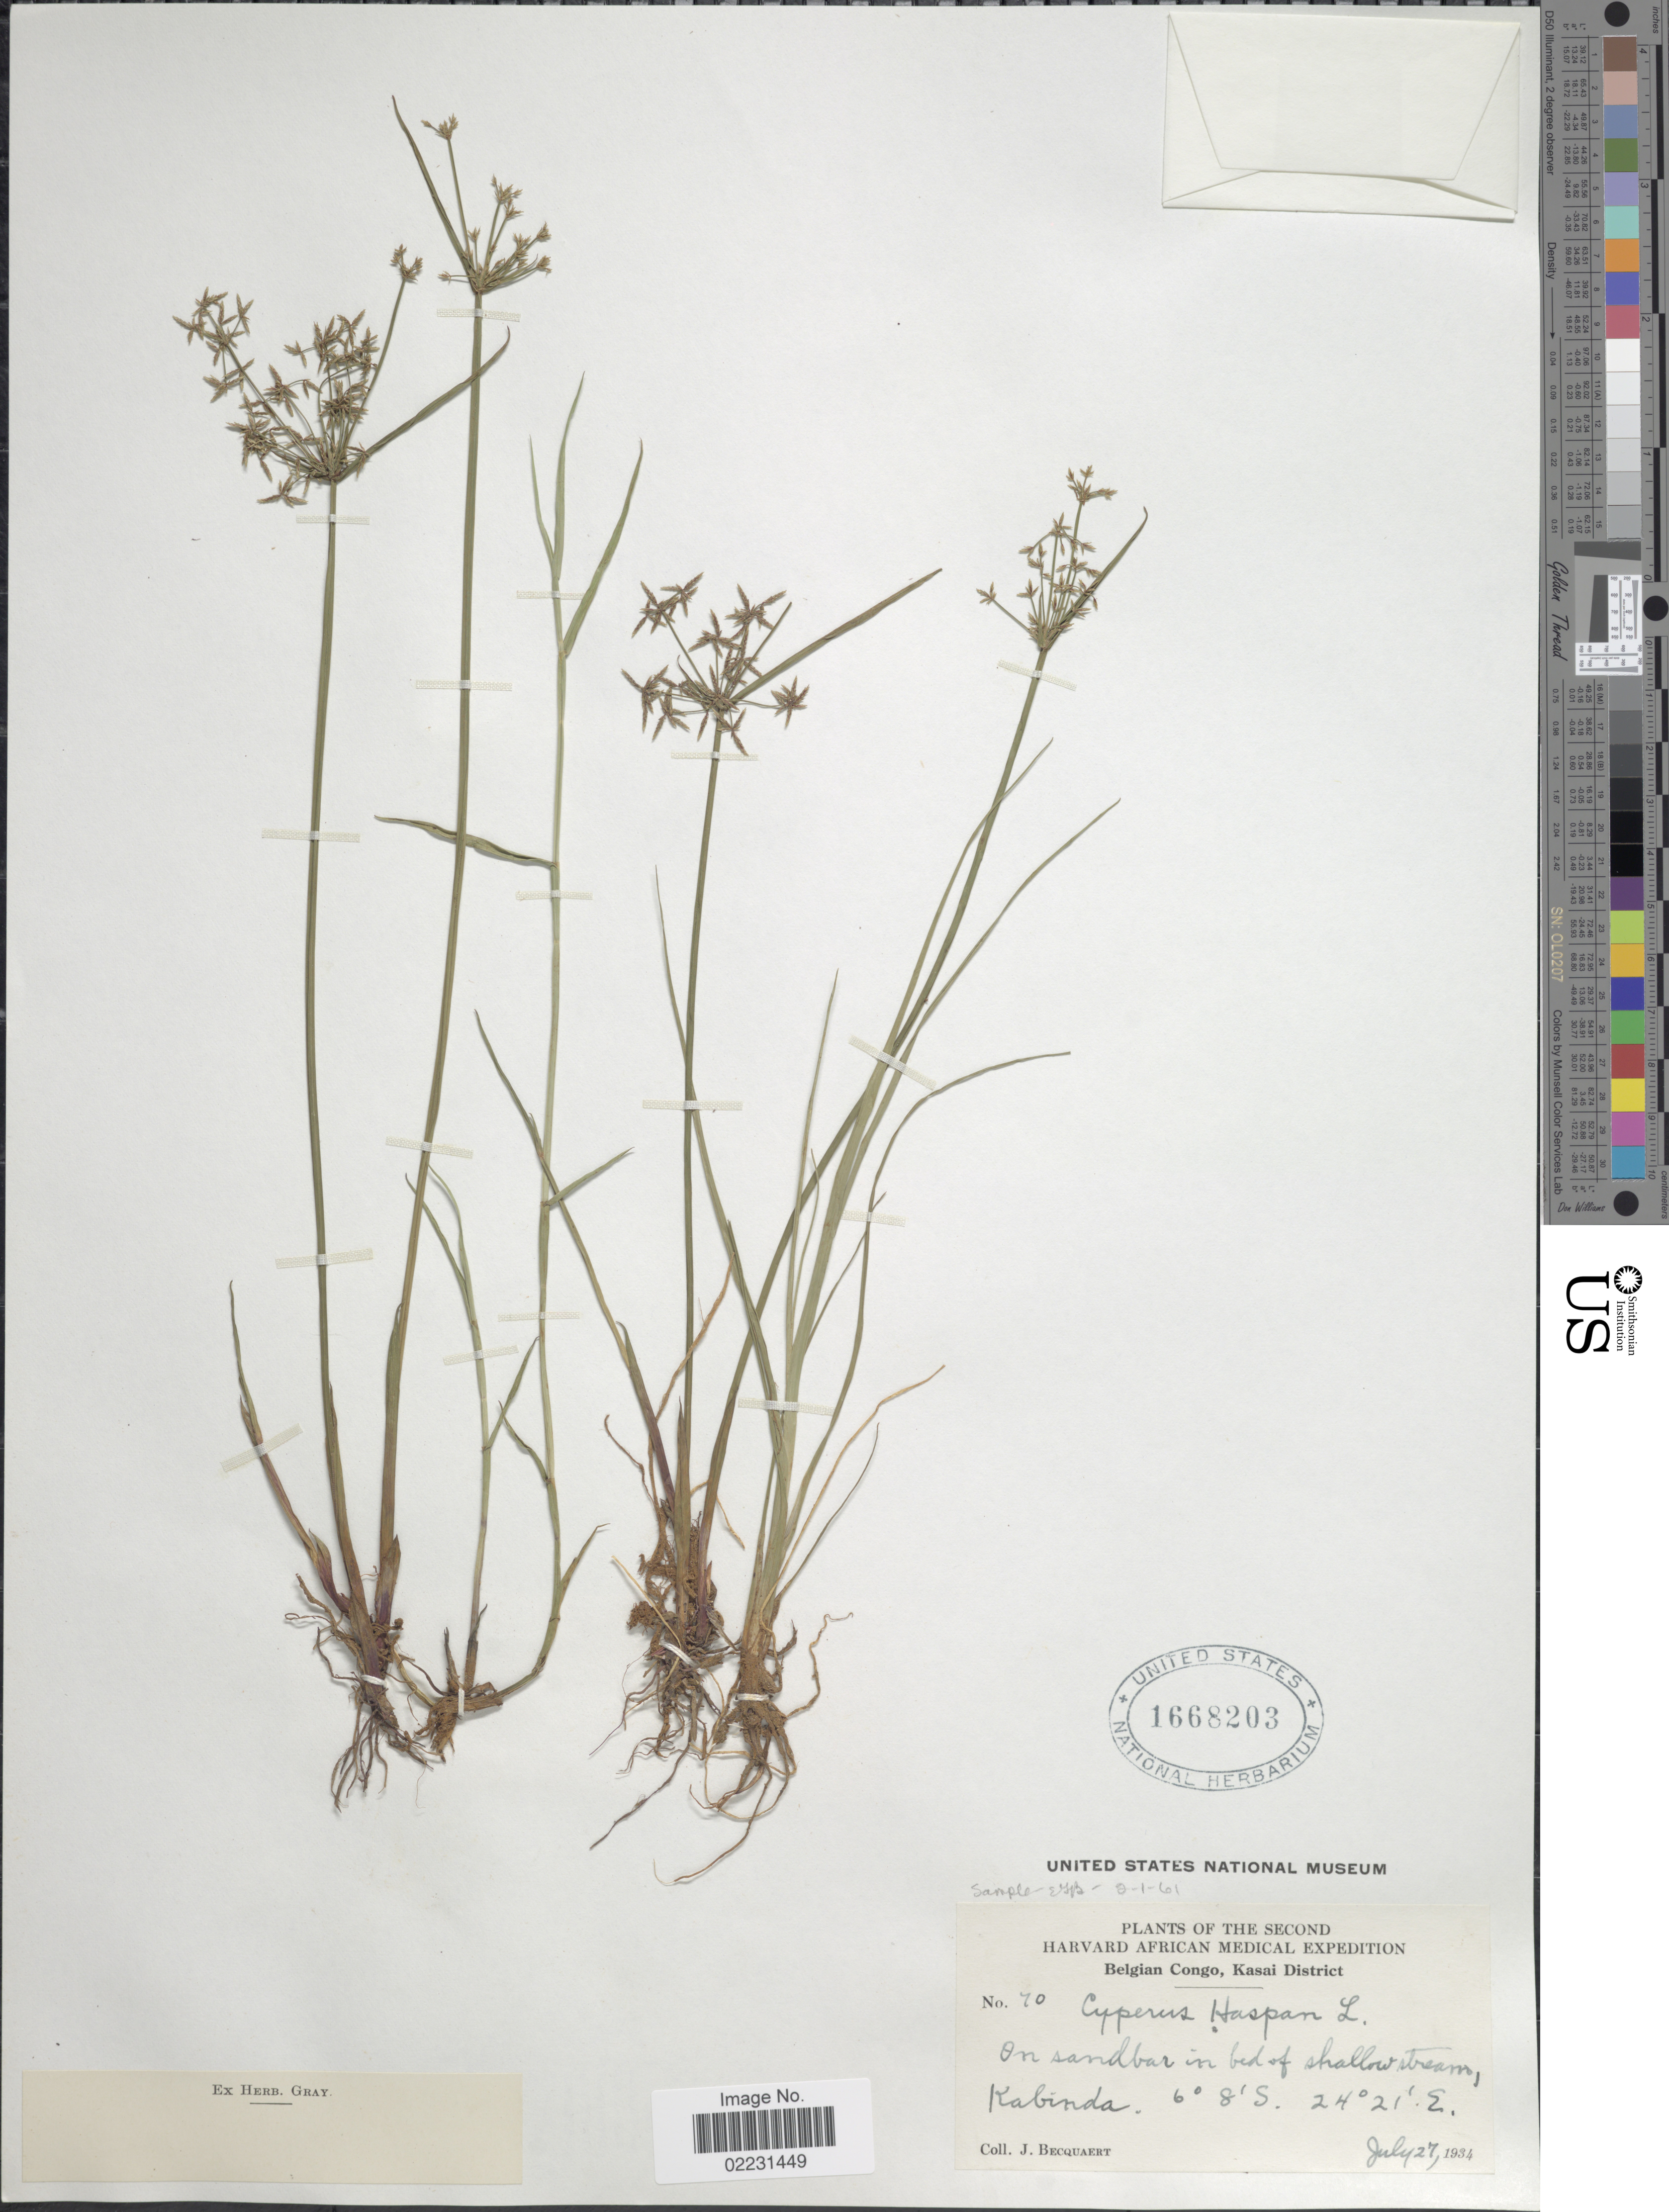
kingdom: Plantae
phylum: Tracheophyta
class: Liliopsida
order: Poales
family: Cyperaceae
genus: Cyperus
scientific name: Cyperus haspan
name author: L.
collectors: J. Becquaert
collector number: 70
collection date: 1934-07-27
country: Congo, Democratic Republic of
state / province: Lomami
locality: Belgian Congo, Kasai District, In bed of shallow stream, Kabinda.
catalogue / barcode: US 1668203